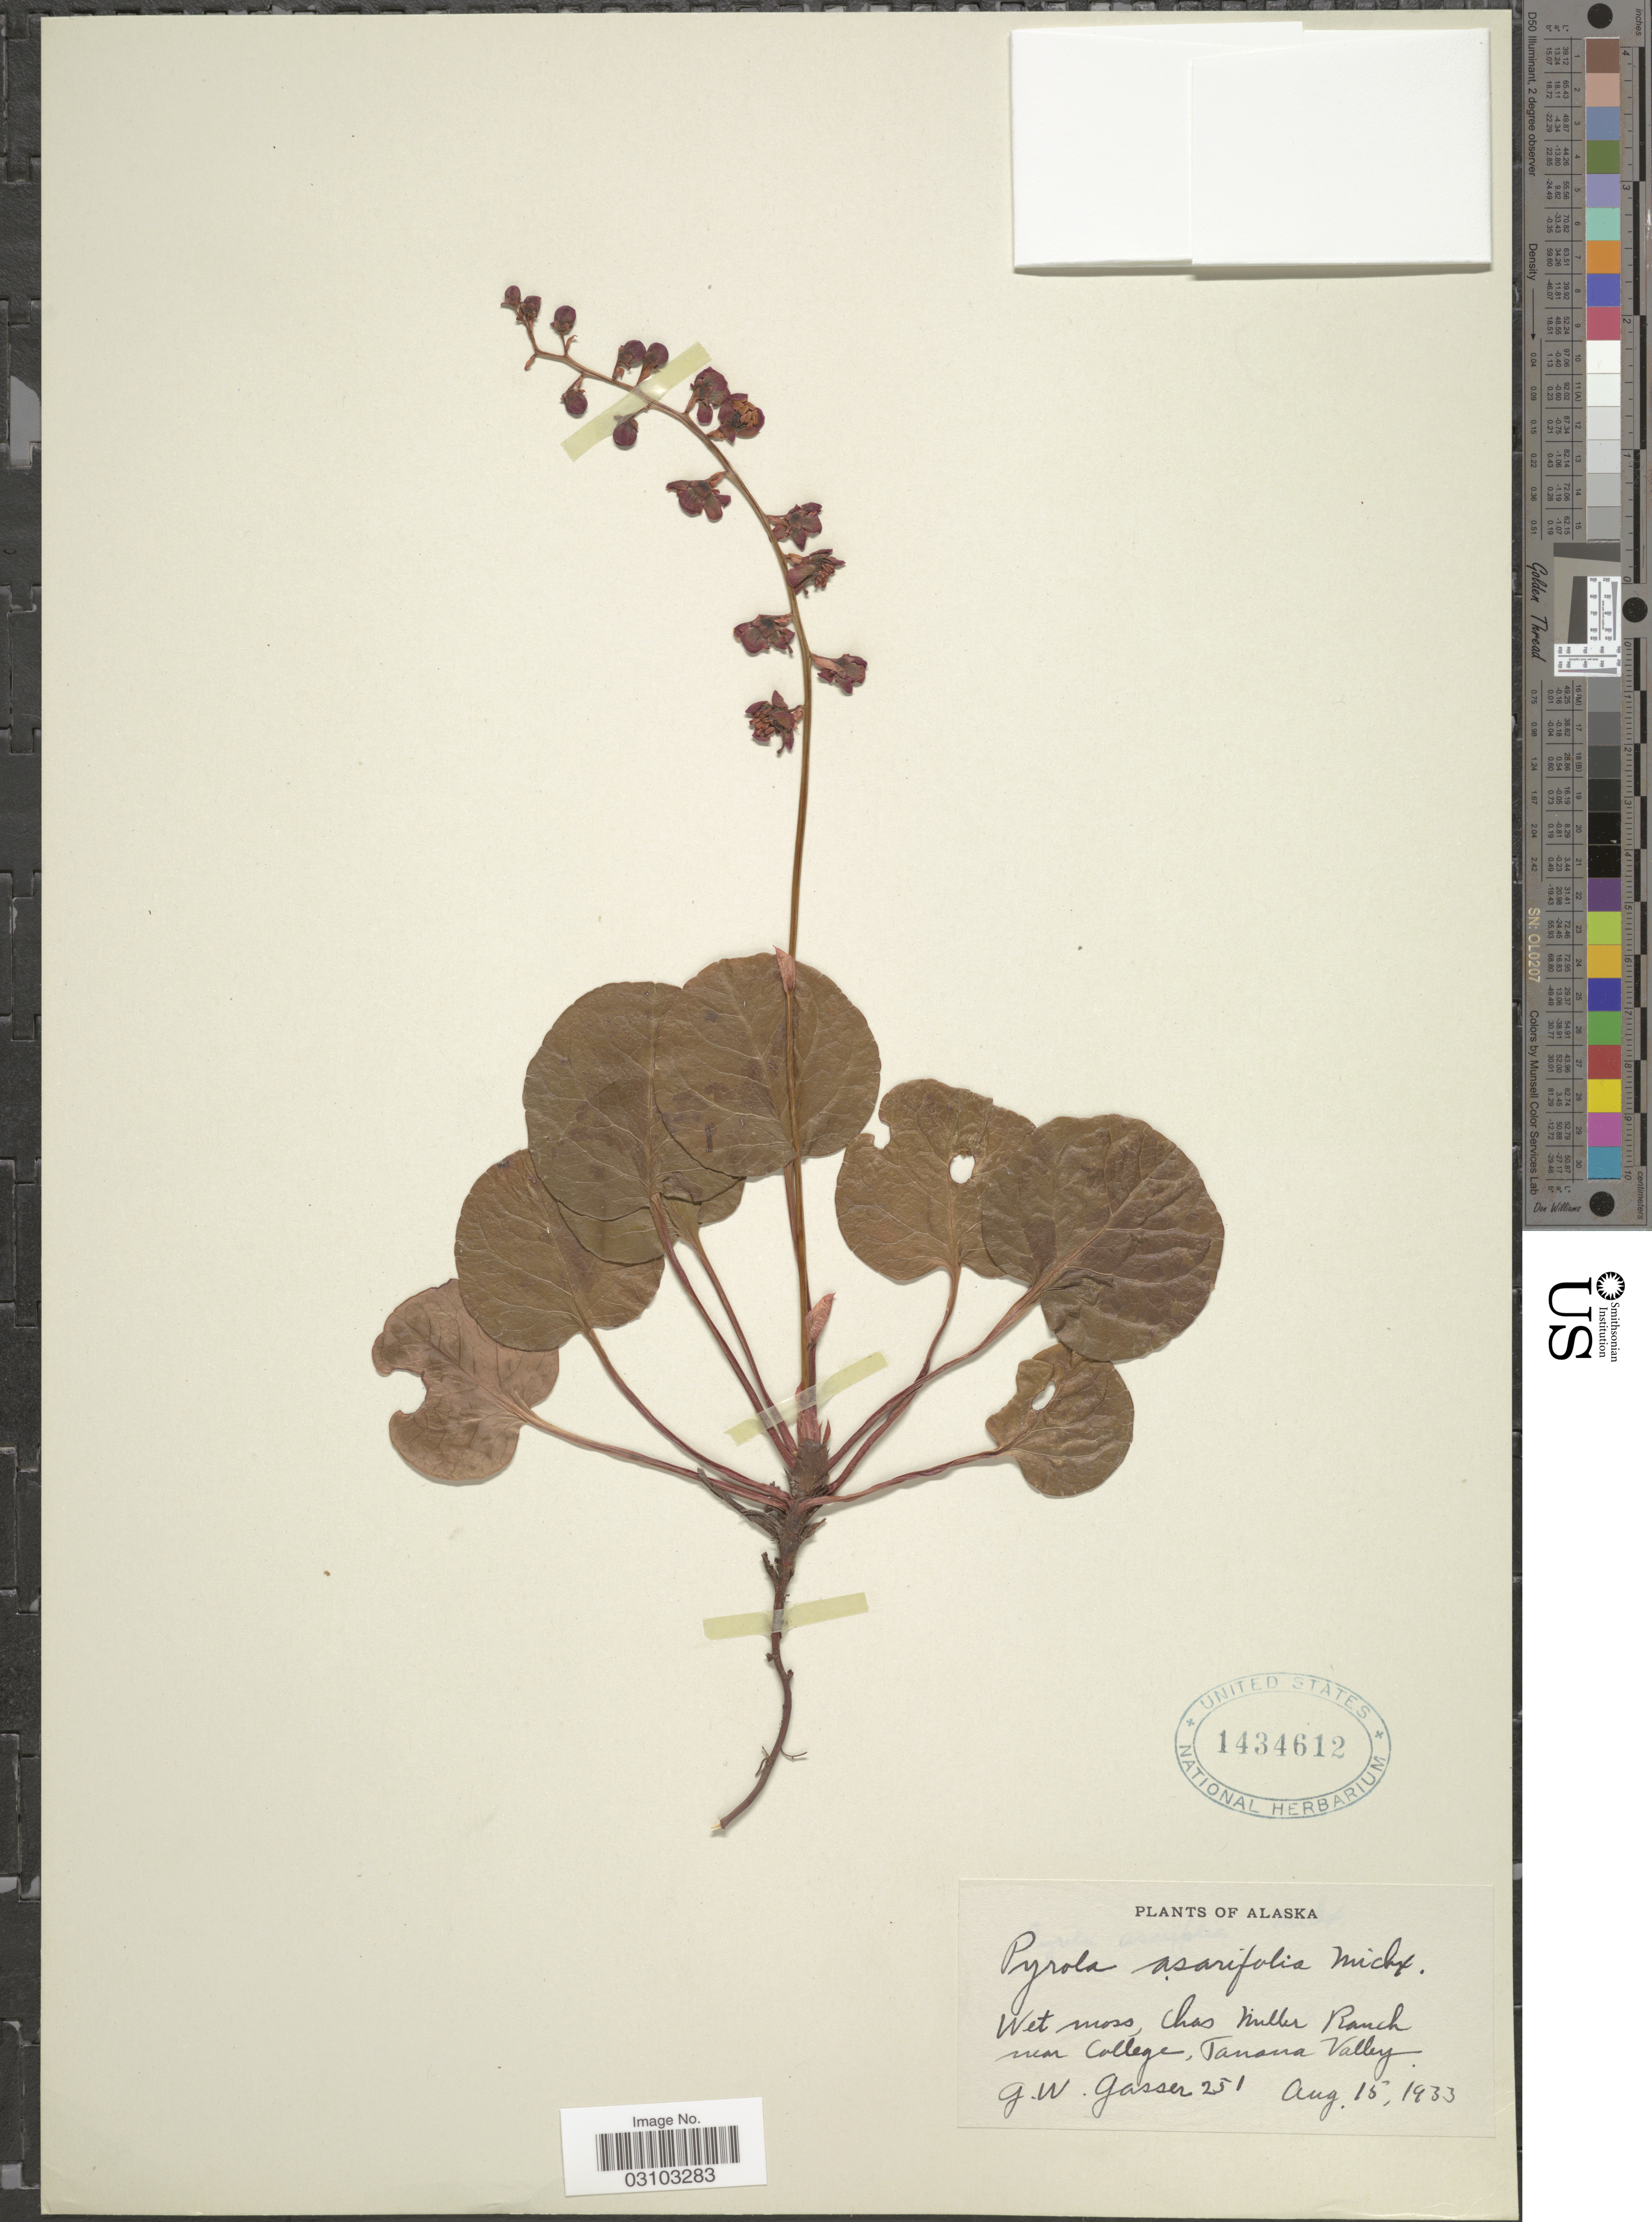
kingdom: Plantae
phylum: Tracheophyta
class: Magnoliopsida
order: Ericales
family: Ericaceae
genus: Pyrola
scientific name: Pyrola asarifolia var. uliginosa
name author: (Torr. & A. Gray) A. Gray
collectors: G. Gasser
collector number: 251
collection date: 1933-08-15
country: United States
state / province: Alaska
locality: Chas Miller Ranch near College, Tanana Valley.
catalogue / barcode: US 1434612